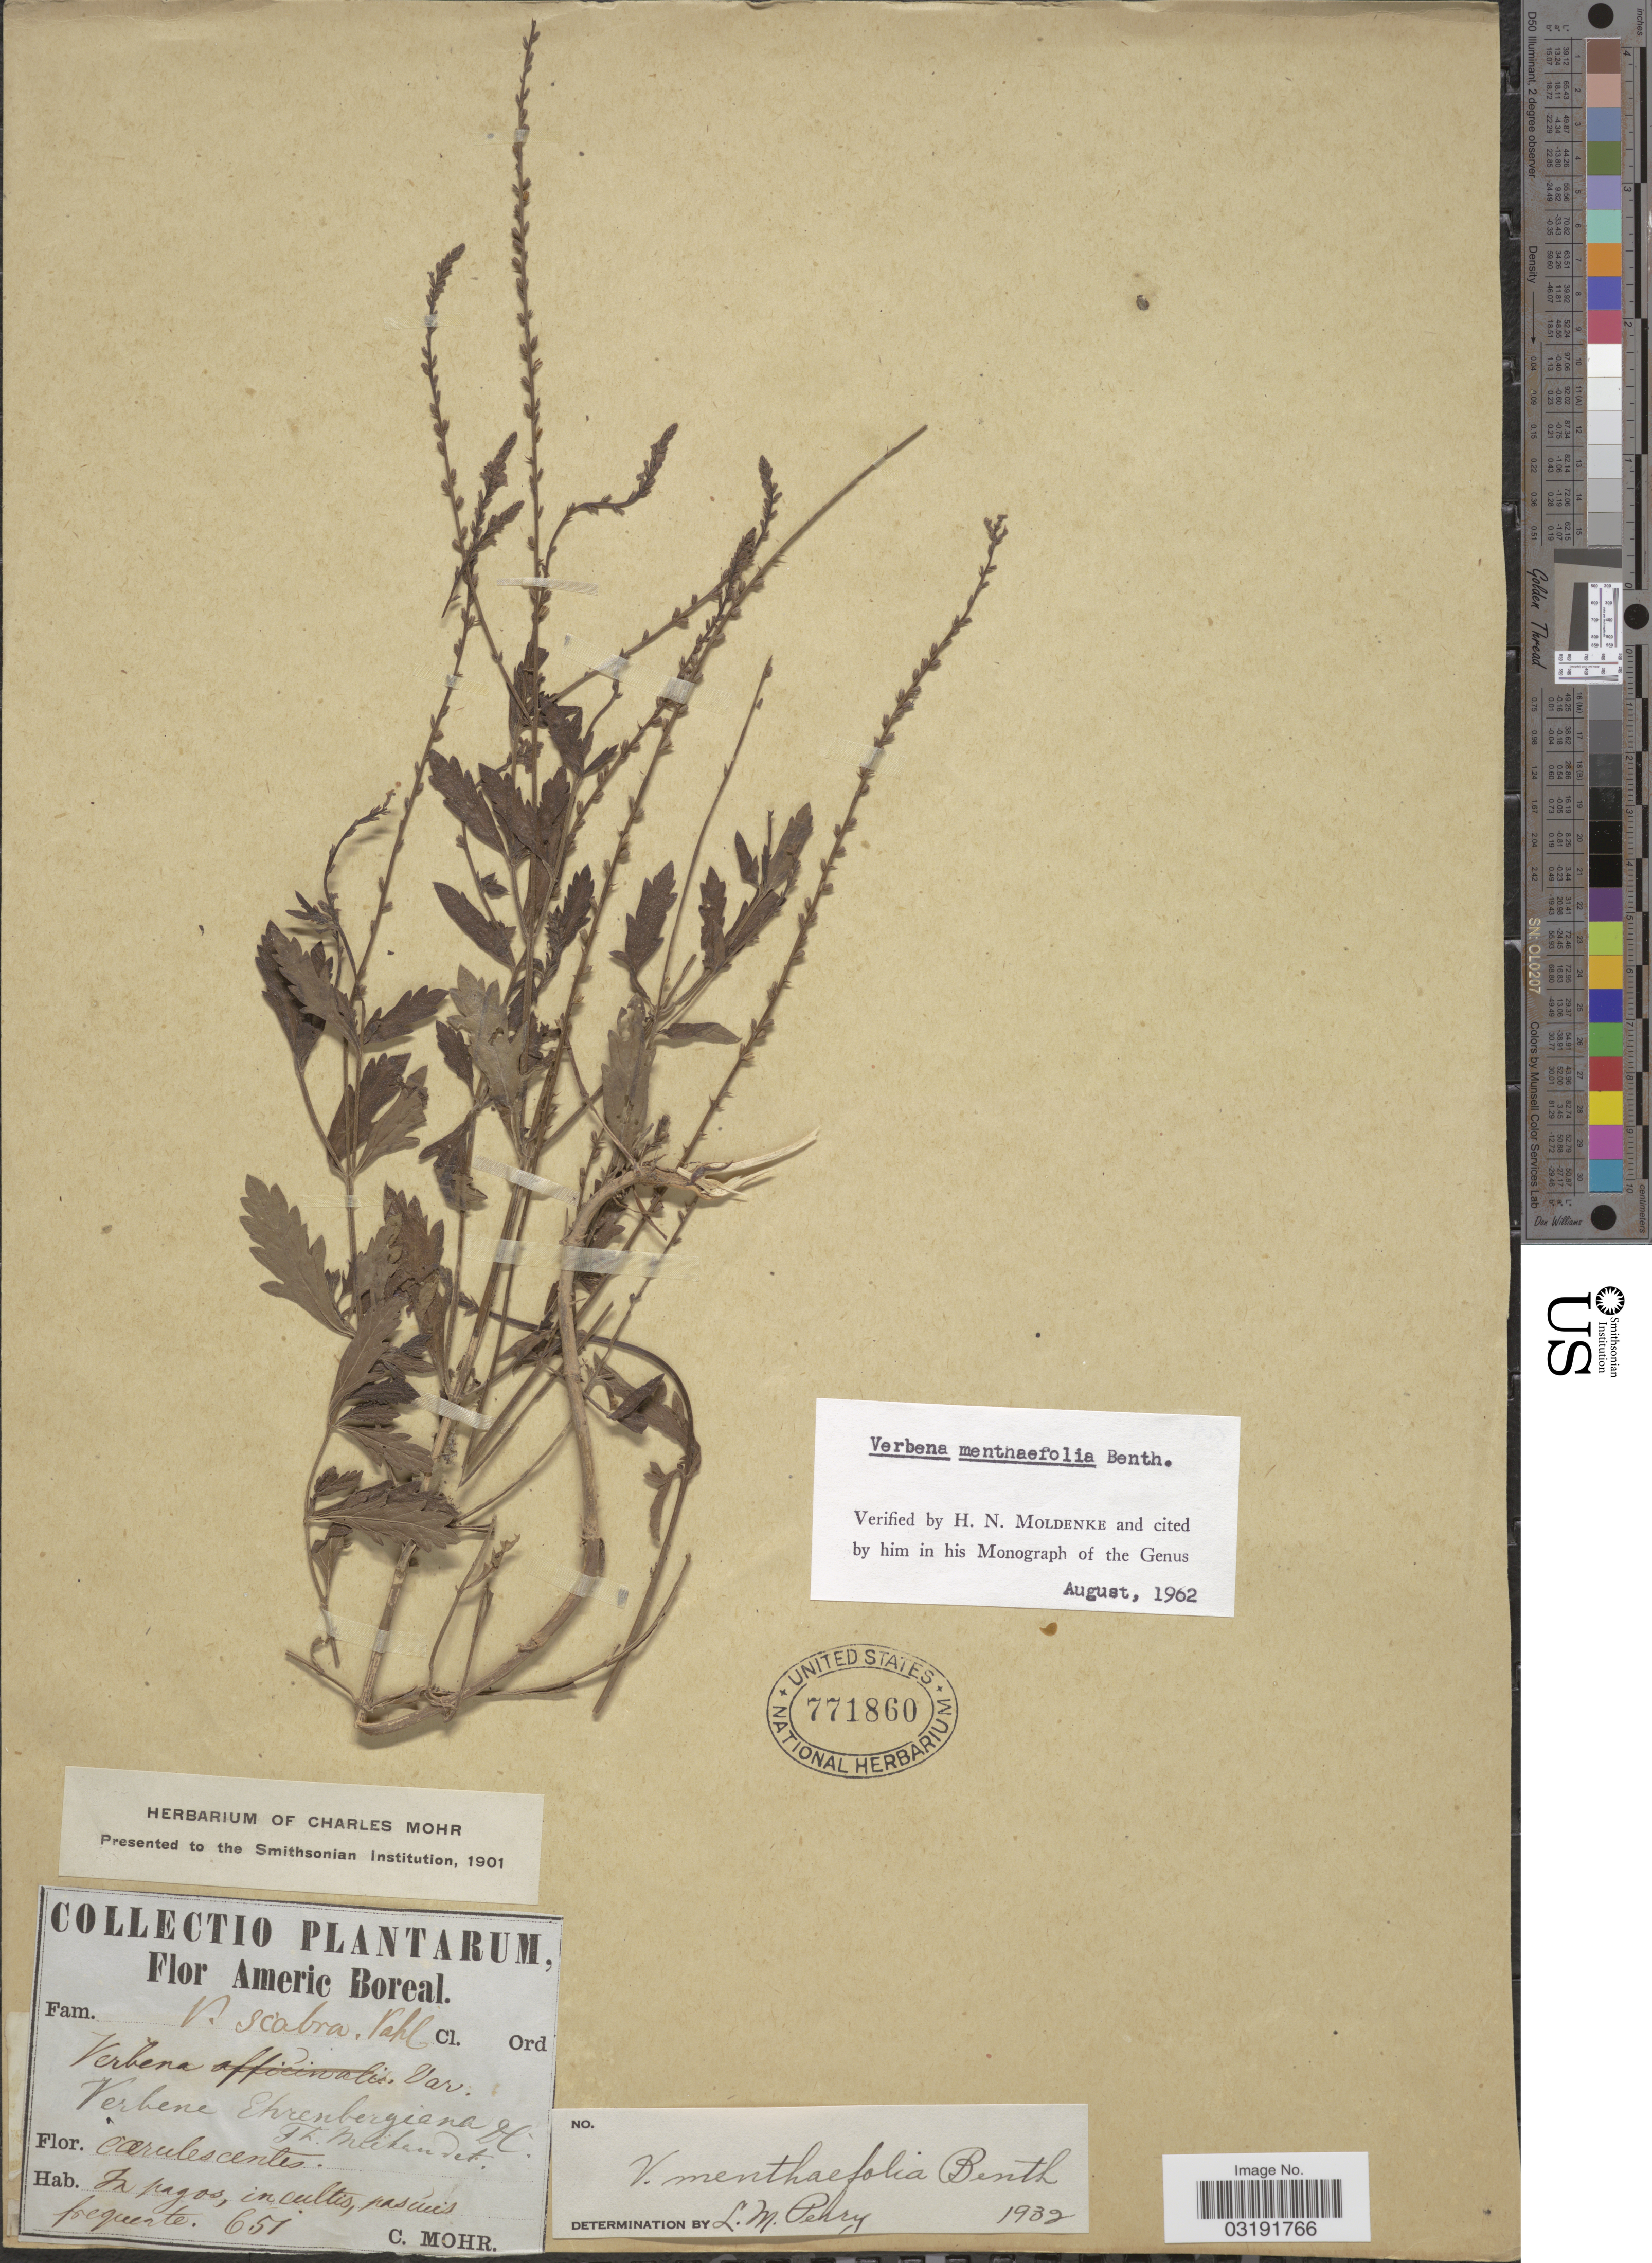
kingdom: Plantae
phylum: Tracheophyta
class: Magnoliopsida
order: Lamiales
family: Verbenaceae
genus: Verbena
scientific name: Verbena menthaefolia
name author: Benth.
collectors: Mohr, C. T. (herbarium)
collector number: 651?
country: United States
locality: Americ Boreal.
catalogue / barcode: US 771860